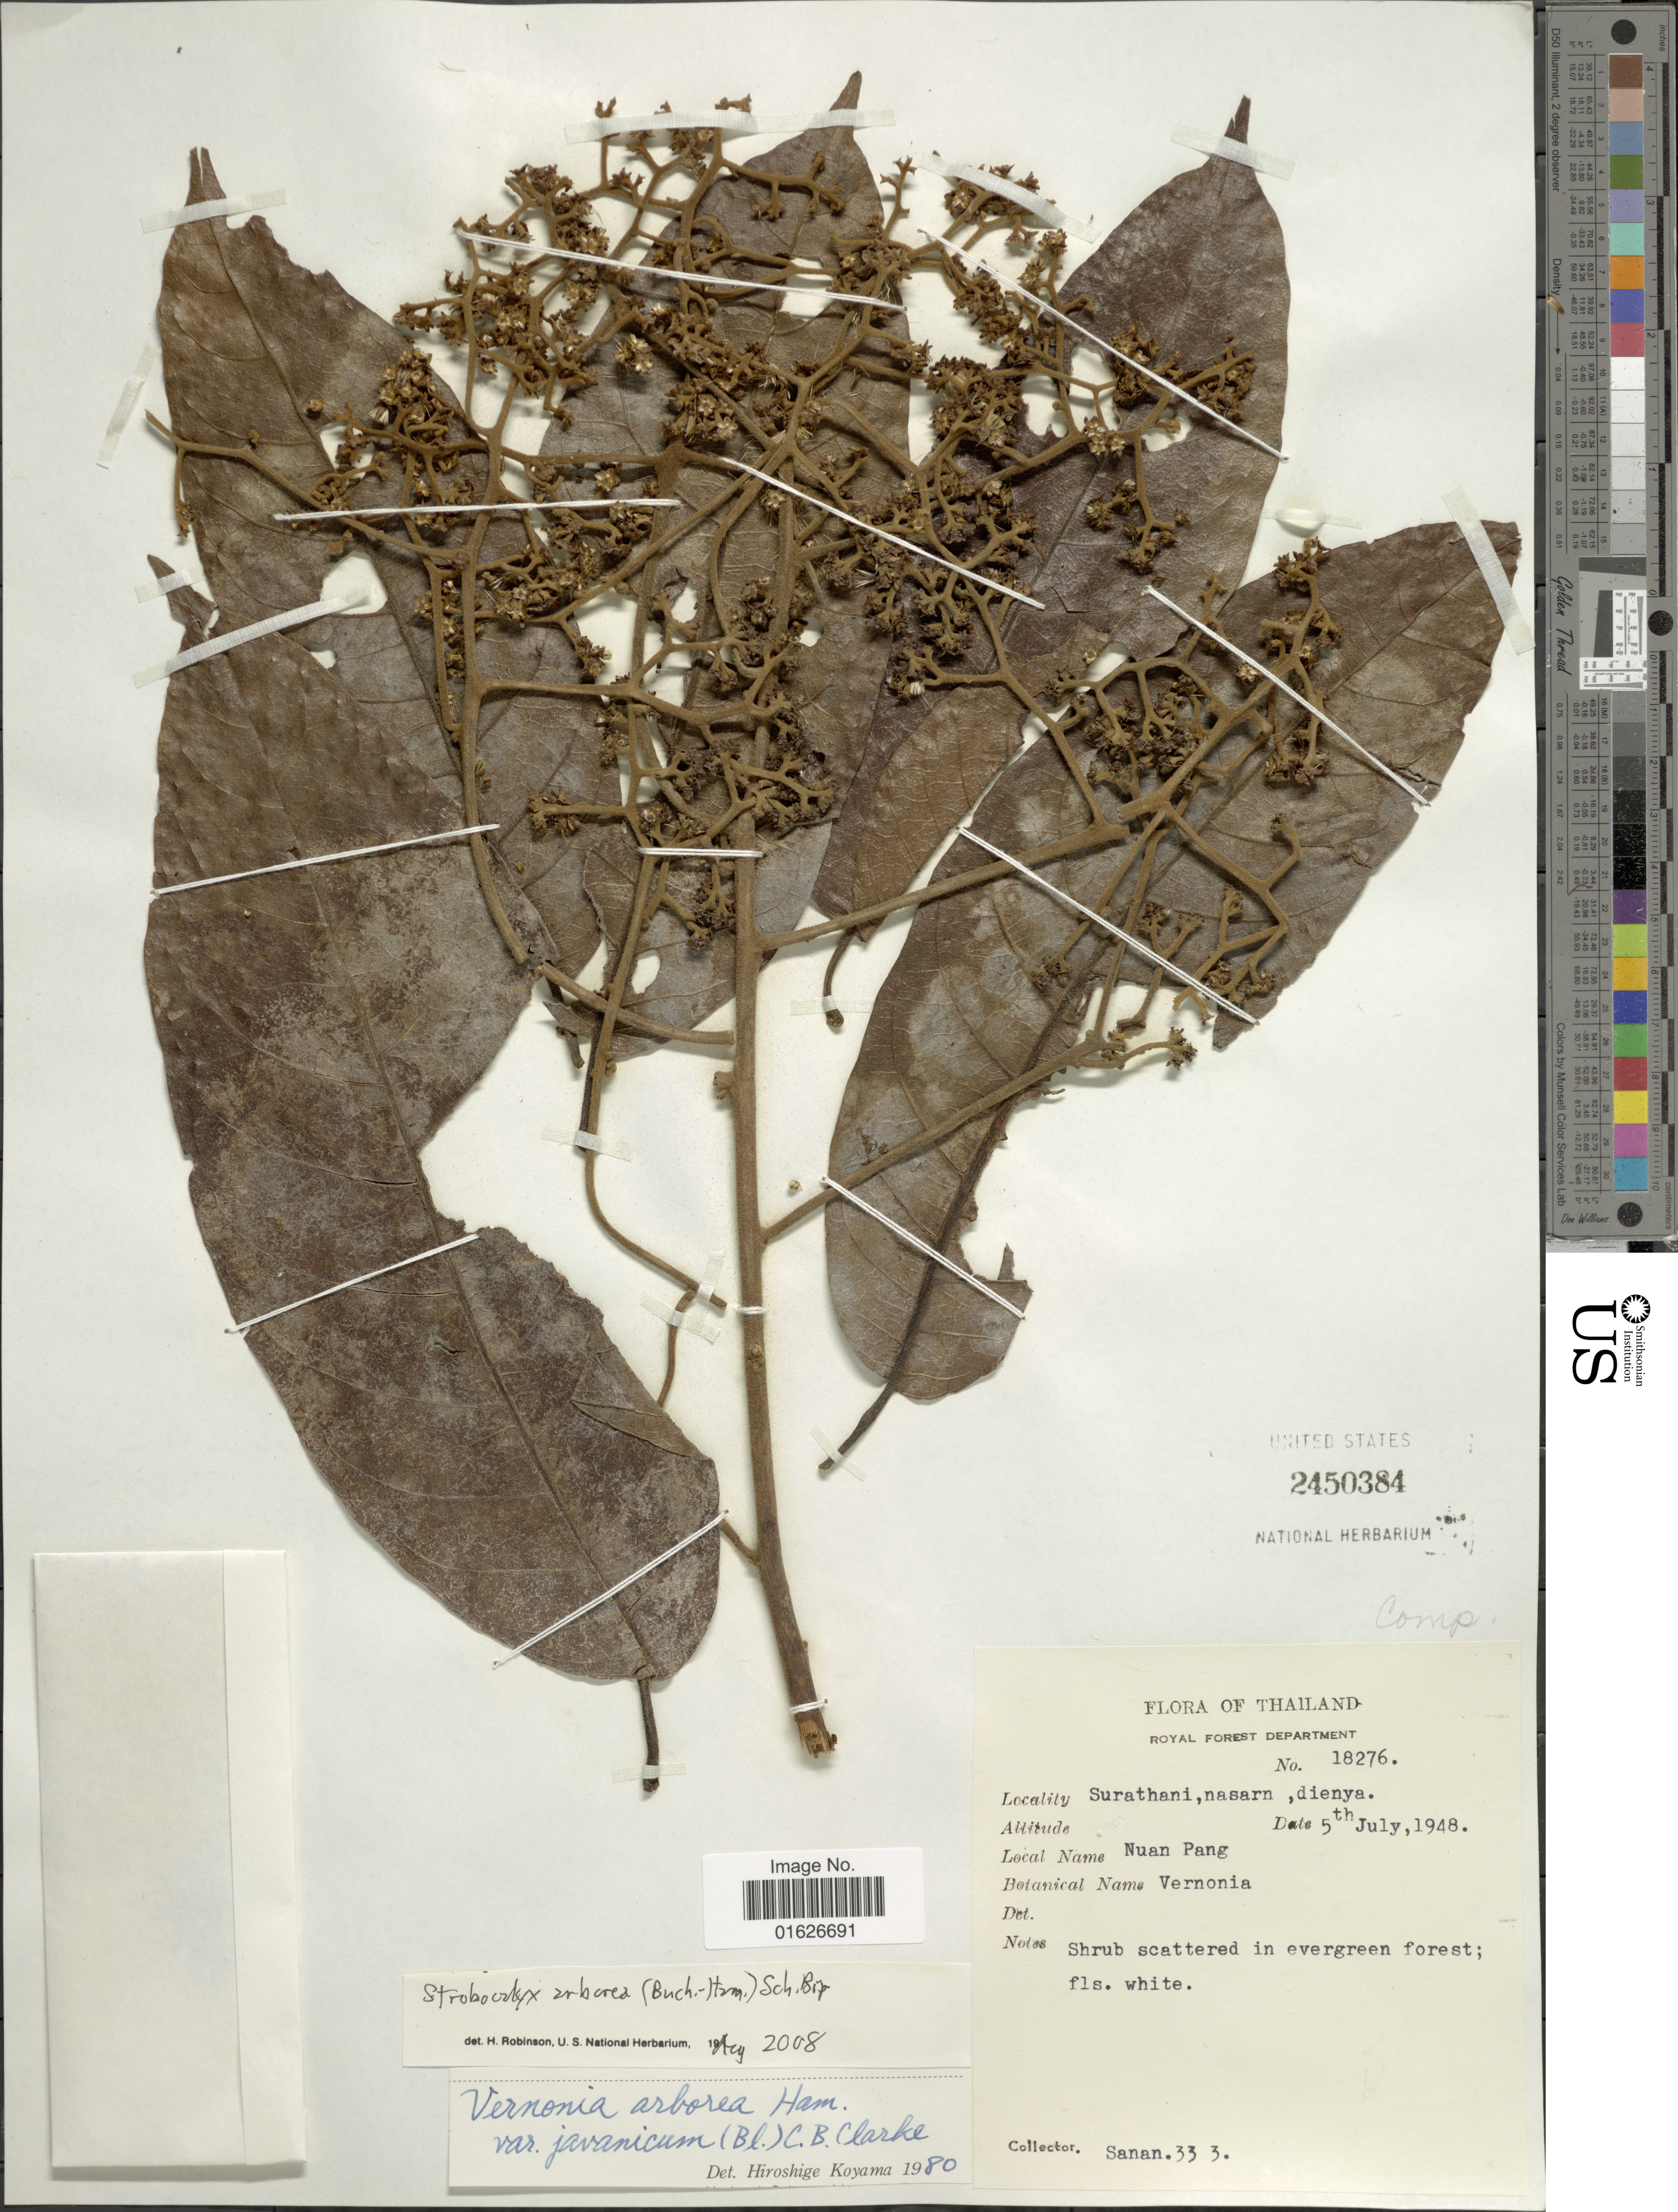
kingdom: Plantae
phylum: Tracheophyta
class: Magnoliopsida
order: Asterales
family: Asteraceae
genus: Strobocalyx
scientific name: Strobocalyx arborea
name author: (Buch.-Ham.) Sch. Bip.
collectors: Sanan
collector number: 333/18276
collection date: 1948-07-05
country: Thailand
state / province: Surat Thani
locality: Surathani, nasarn, dienya, Nuan Pang.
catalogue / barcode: US 2450384